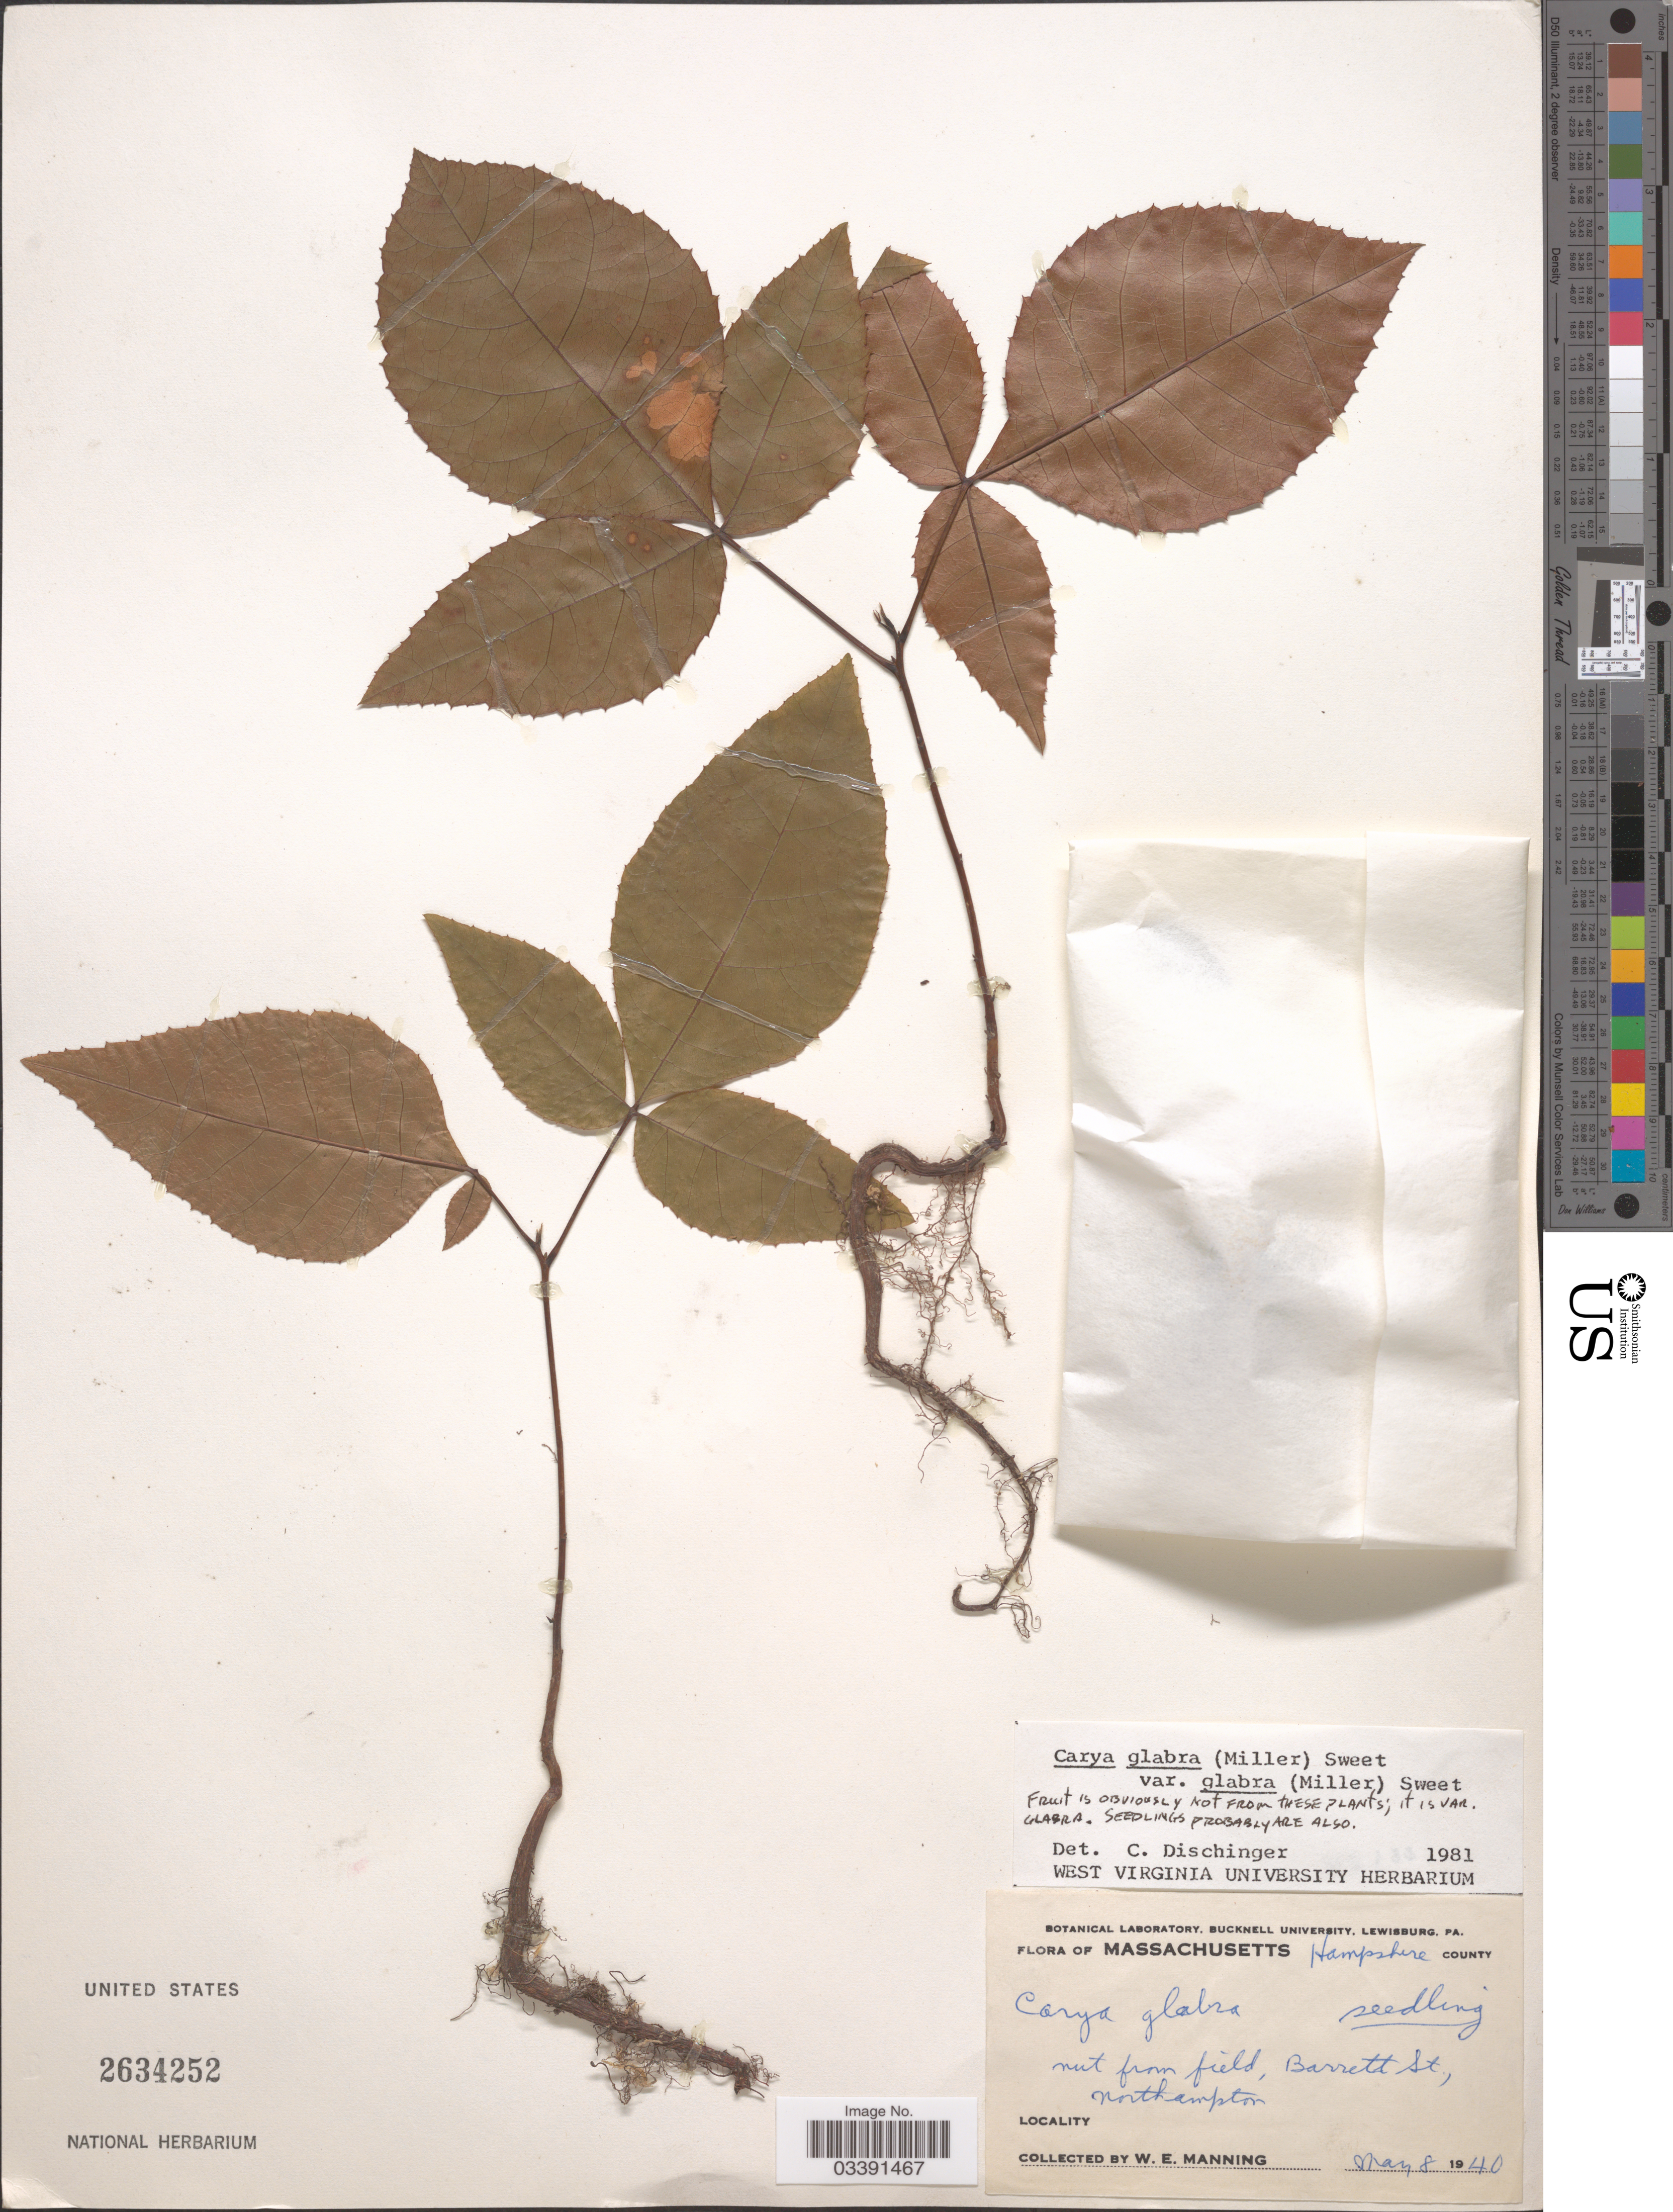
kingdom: Plantae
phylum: Tracheophyta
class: Magnoliopsida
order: Fagales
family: Juglandaceae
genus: Carya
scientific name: Carya glabra var. glabra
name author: (Mill.) Sweet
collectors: W. Manning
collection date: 1940-05-08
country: United States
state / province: Massachusetts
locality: Hampshire County. Nut from field, Barrett St., Northampton.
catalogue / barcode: US 2634252